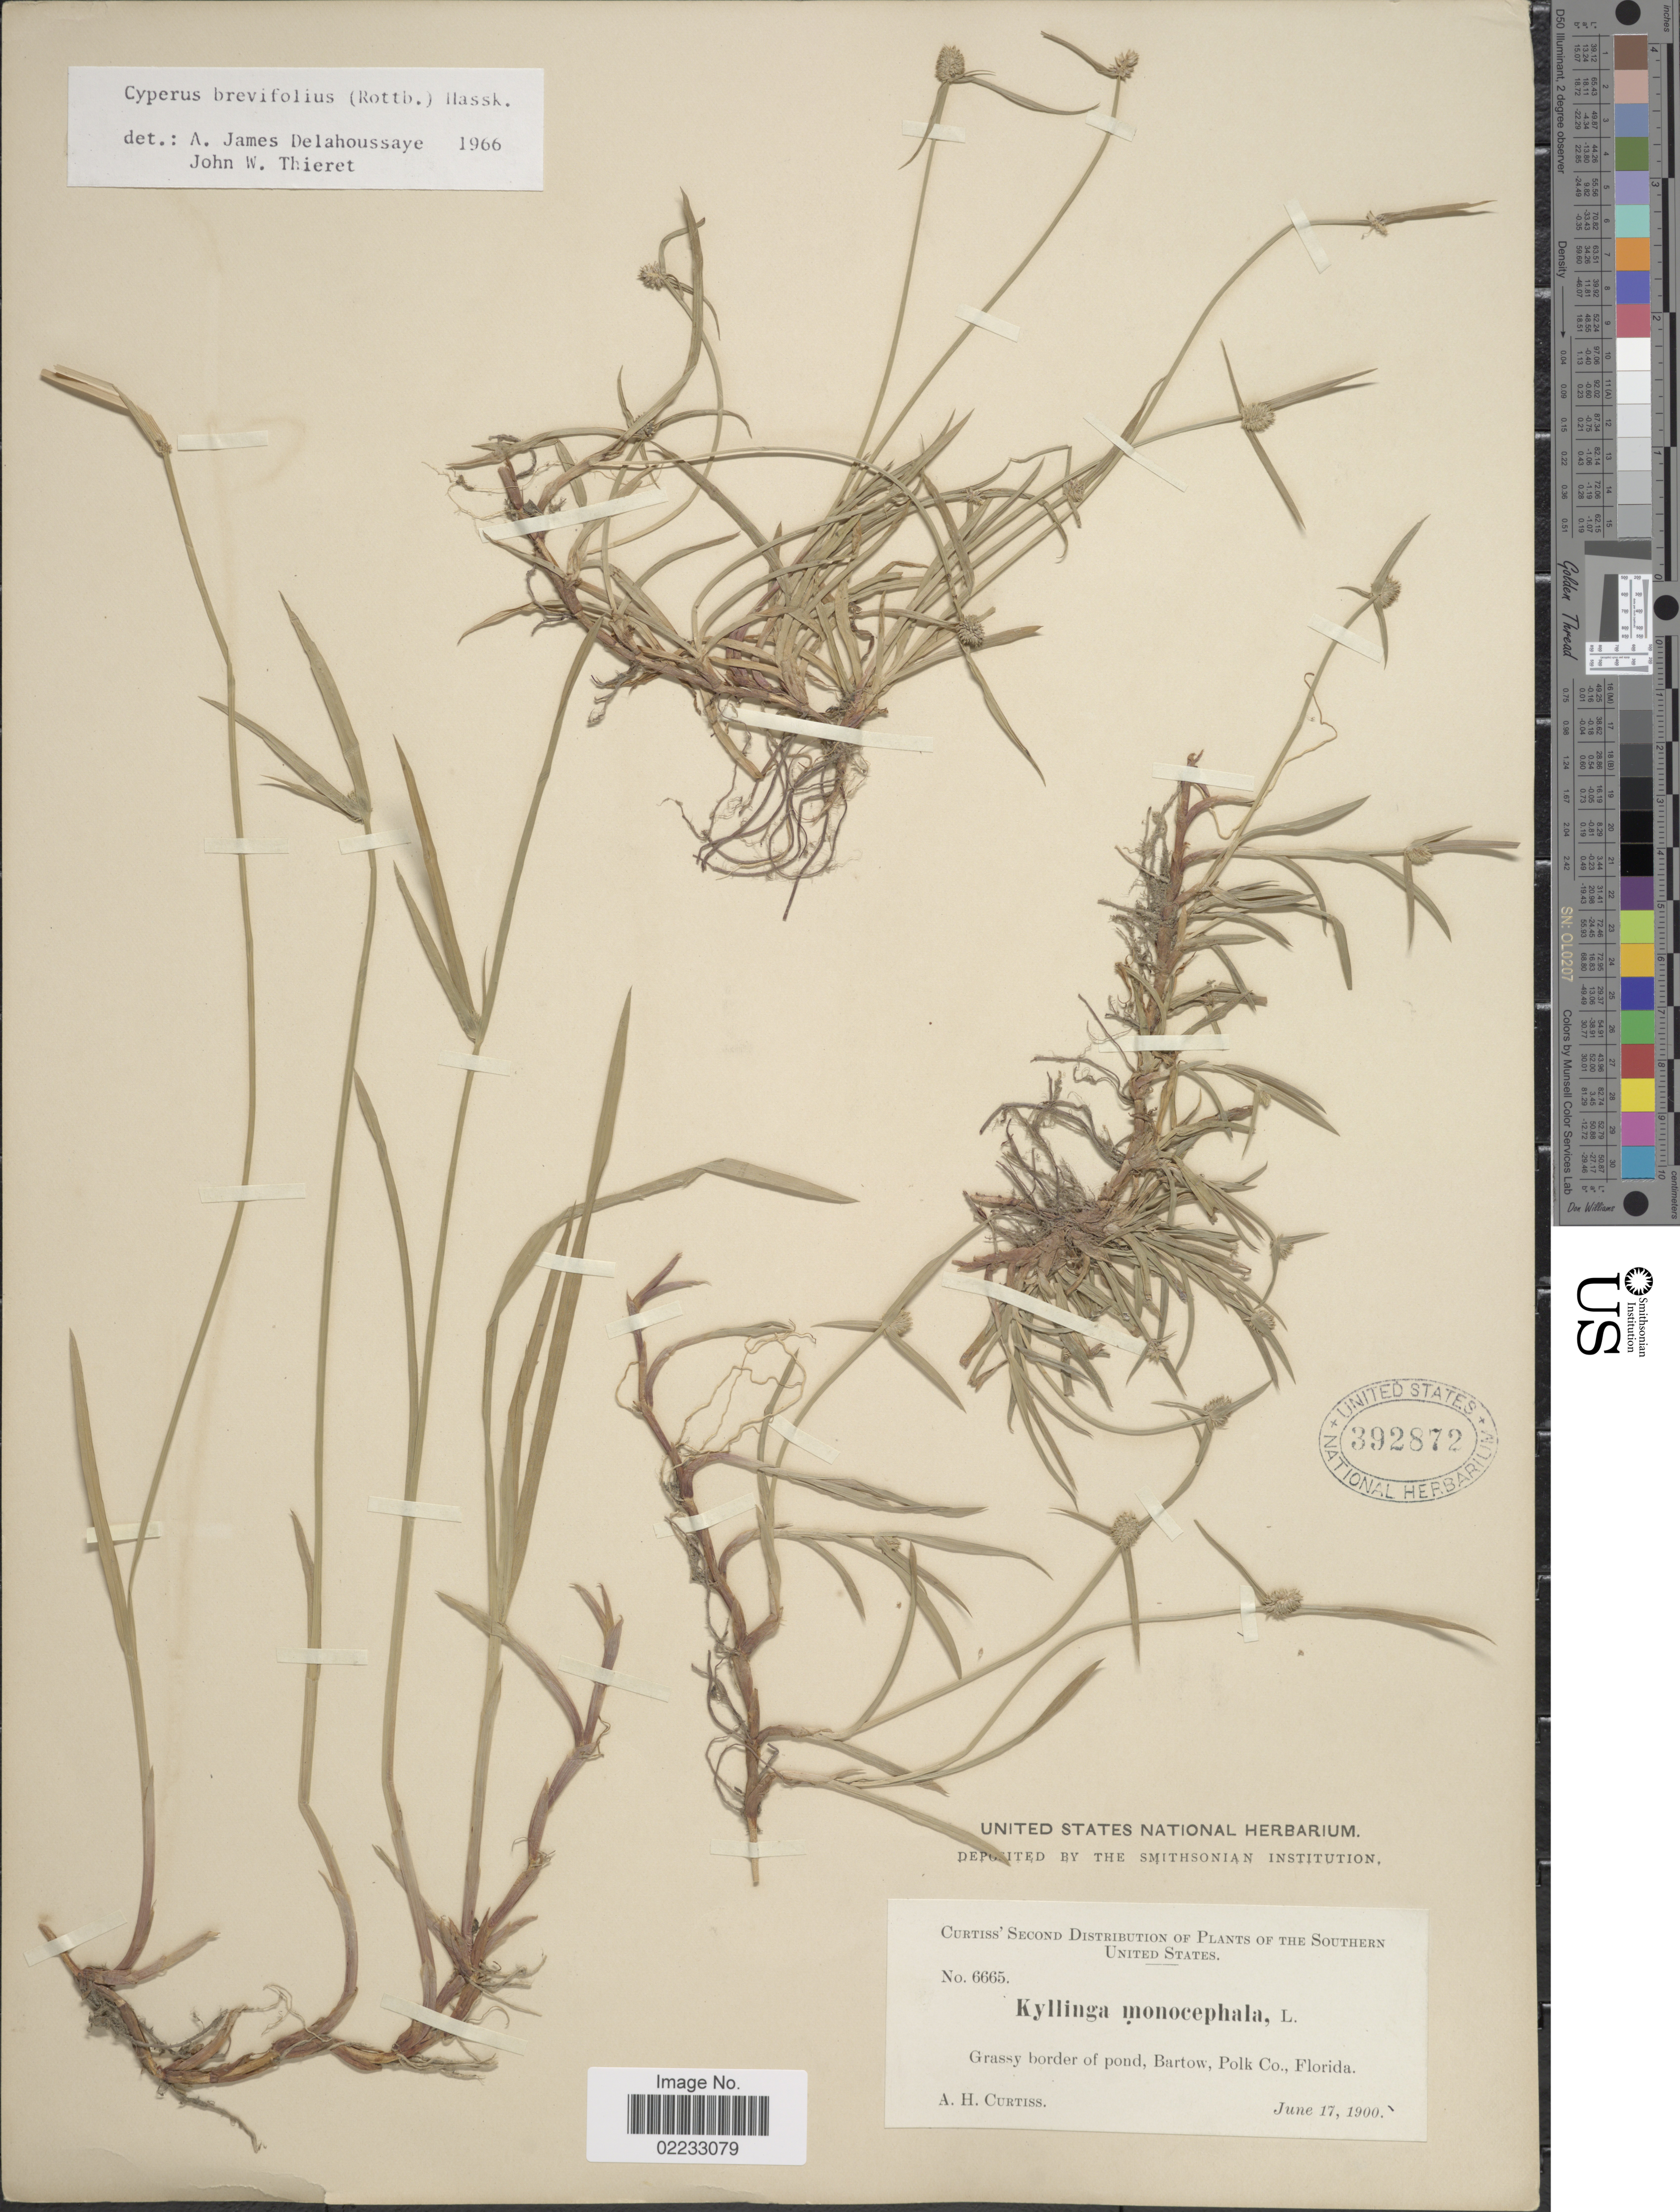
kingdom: Plantae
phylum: Tracheophyta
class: Liliopsida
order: Poales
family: Cyperaceae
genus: Cyperus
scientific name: Cyperus brevifolius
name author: (Rottb.) Hassk.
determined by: Strong, M. T., (US), Smithsonian Institution - National Museum of Natural History (UNITED STATES)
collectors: A. H. Curtiss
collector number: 6665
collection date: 1900-06-17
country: United States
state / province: Florida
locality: Border of pond, Bartow, Polk Co.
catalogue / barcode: US 392872